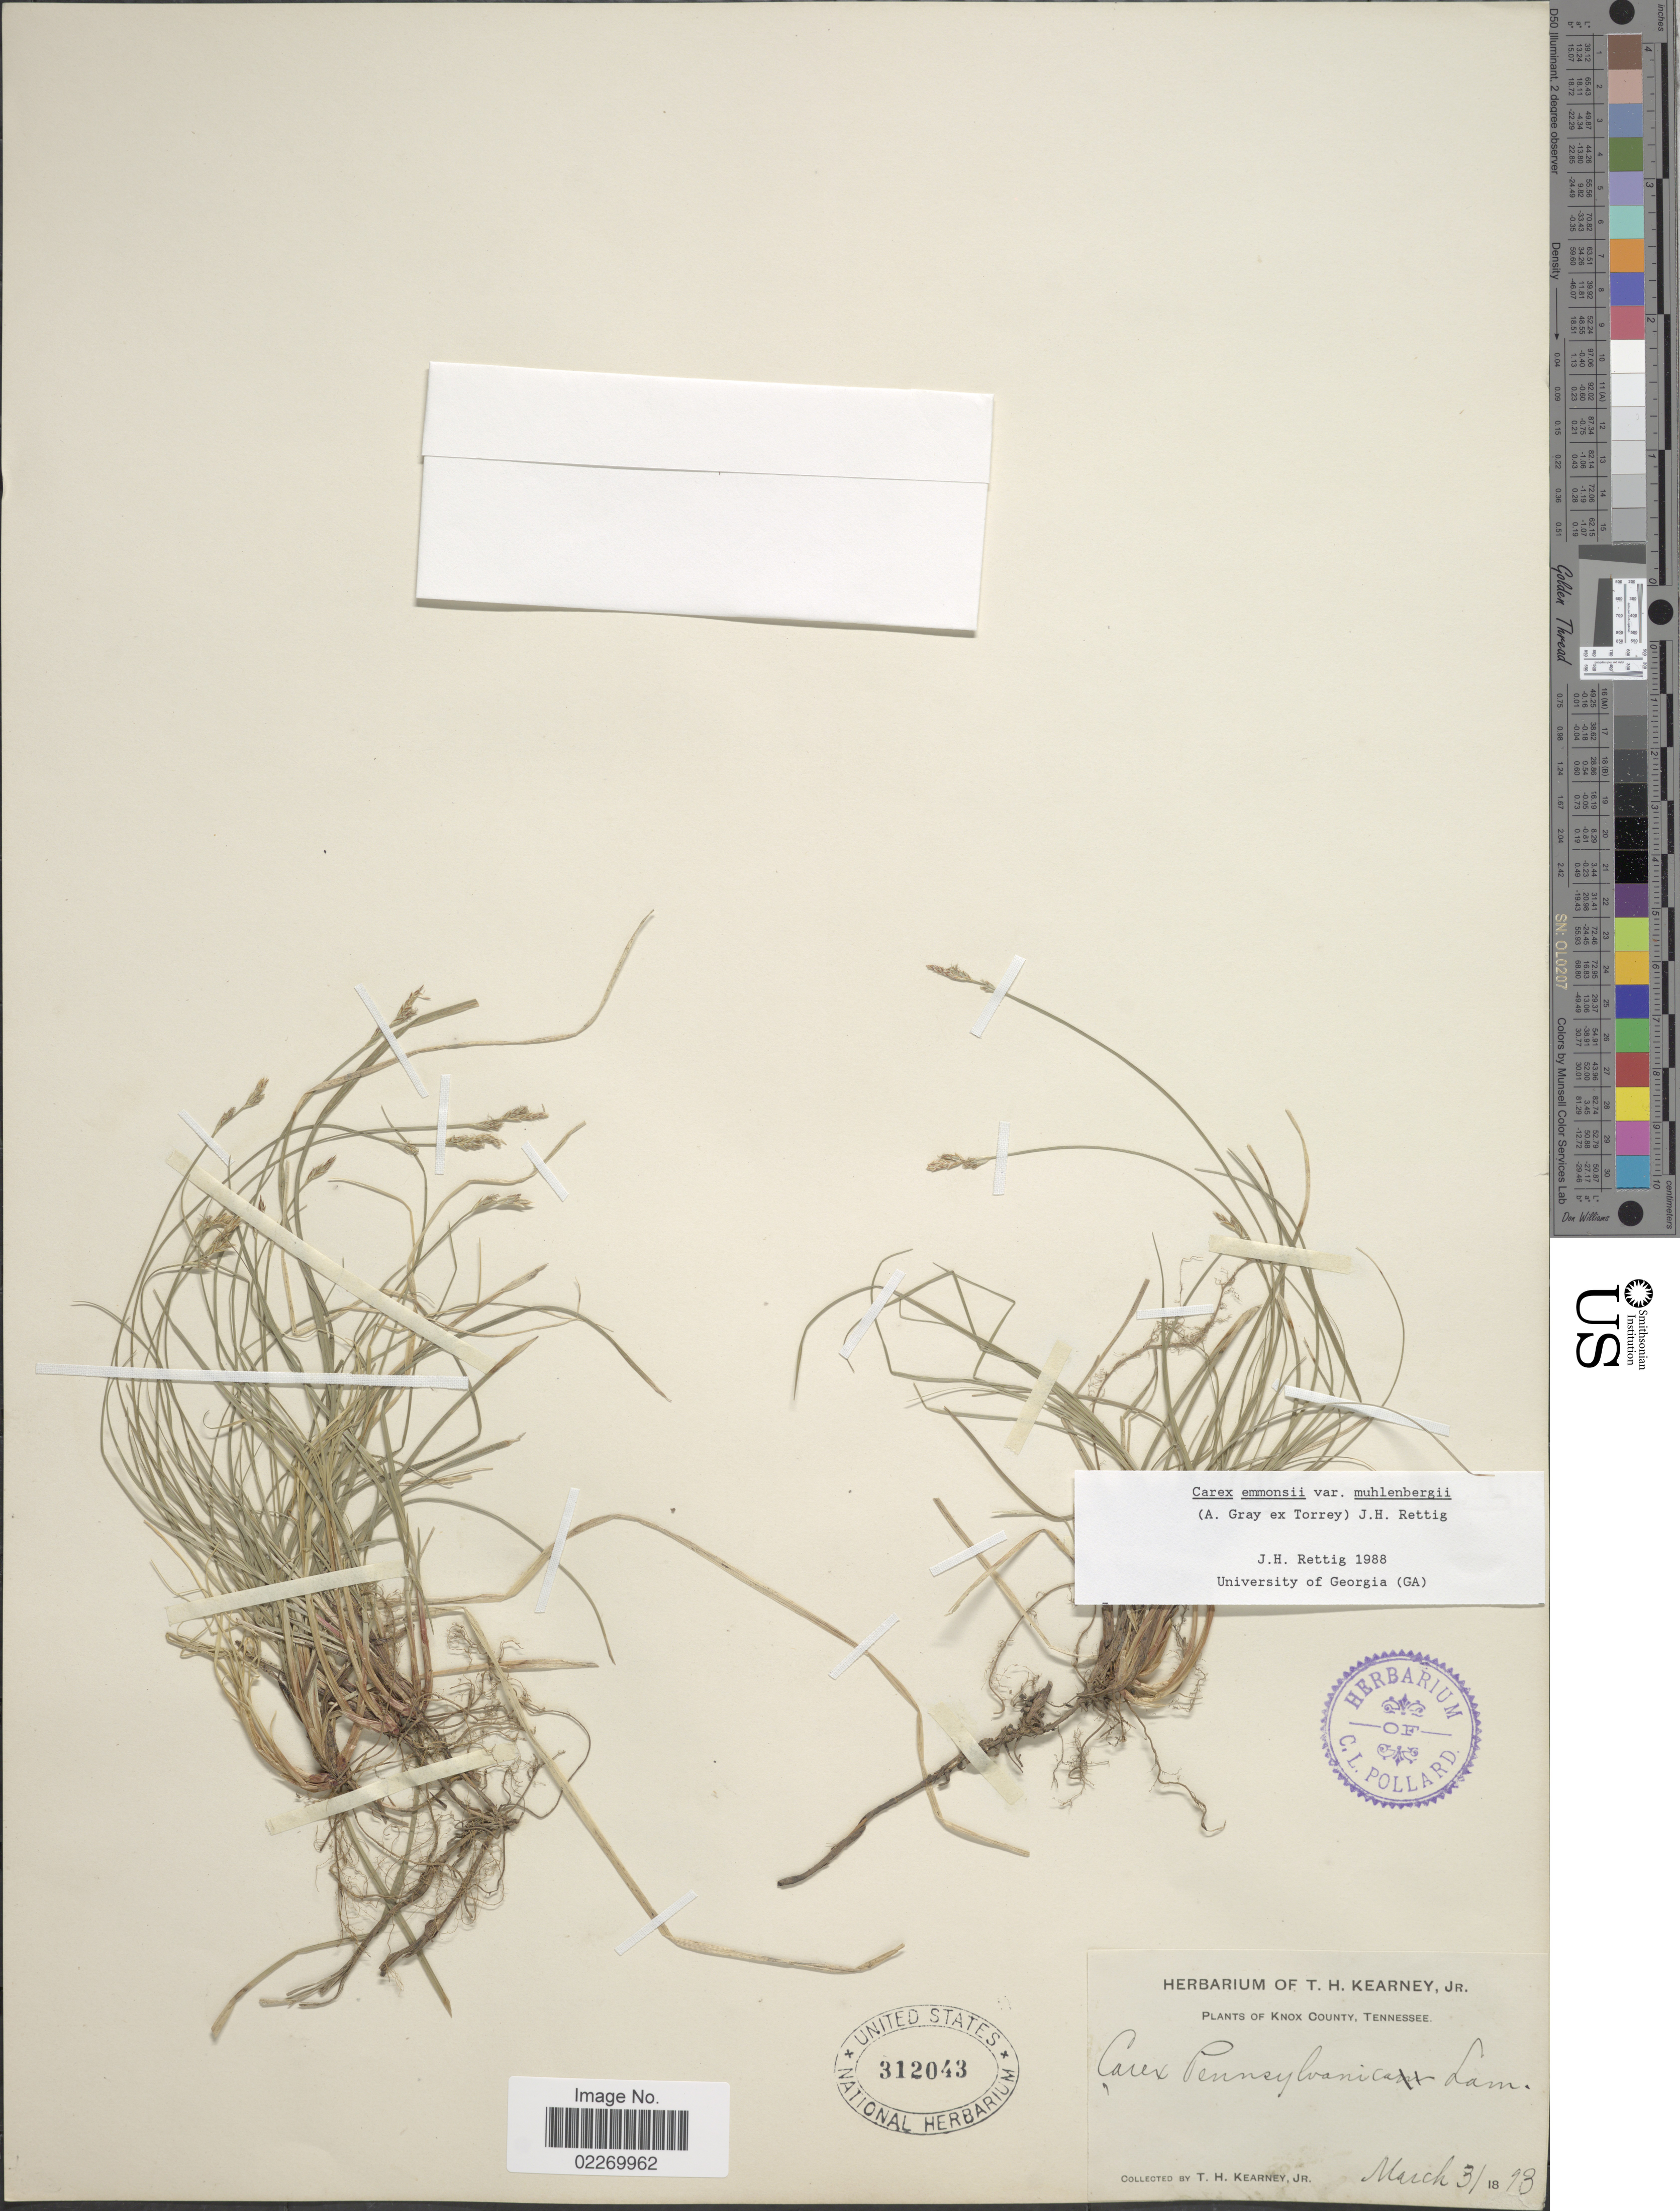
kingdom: Plantae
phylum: Tracheophyta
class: Liliopsida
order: Poales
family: Cyperaceae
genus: Carex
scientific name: Carex albicans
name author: Willd. ex Spreng.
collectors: T. H. Kearney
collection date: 1893-05-31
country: United States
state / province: Tennessee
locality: Knox County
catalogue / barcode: US 312043